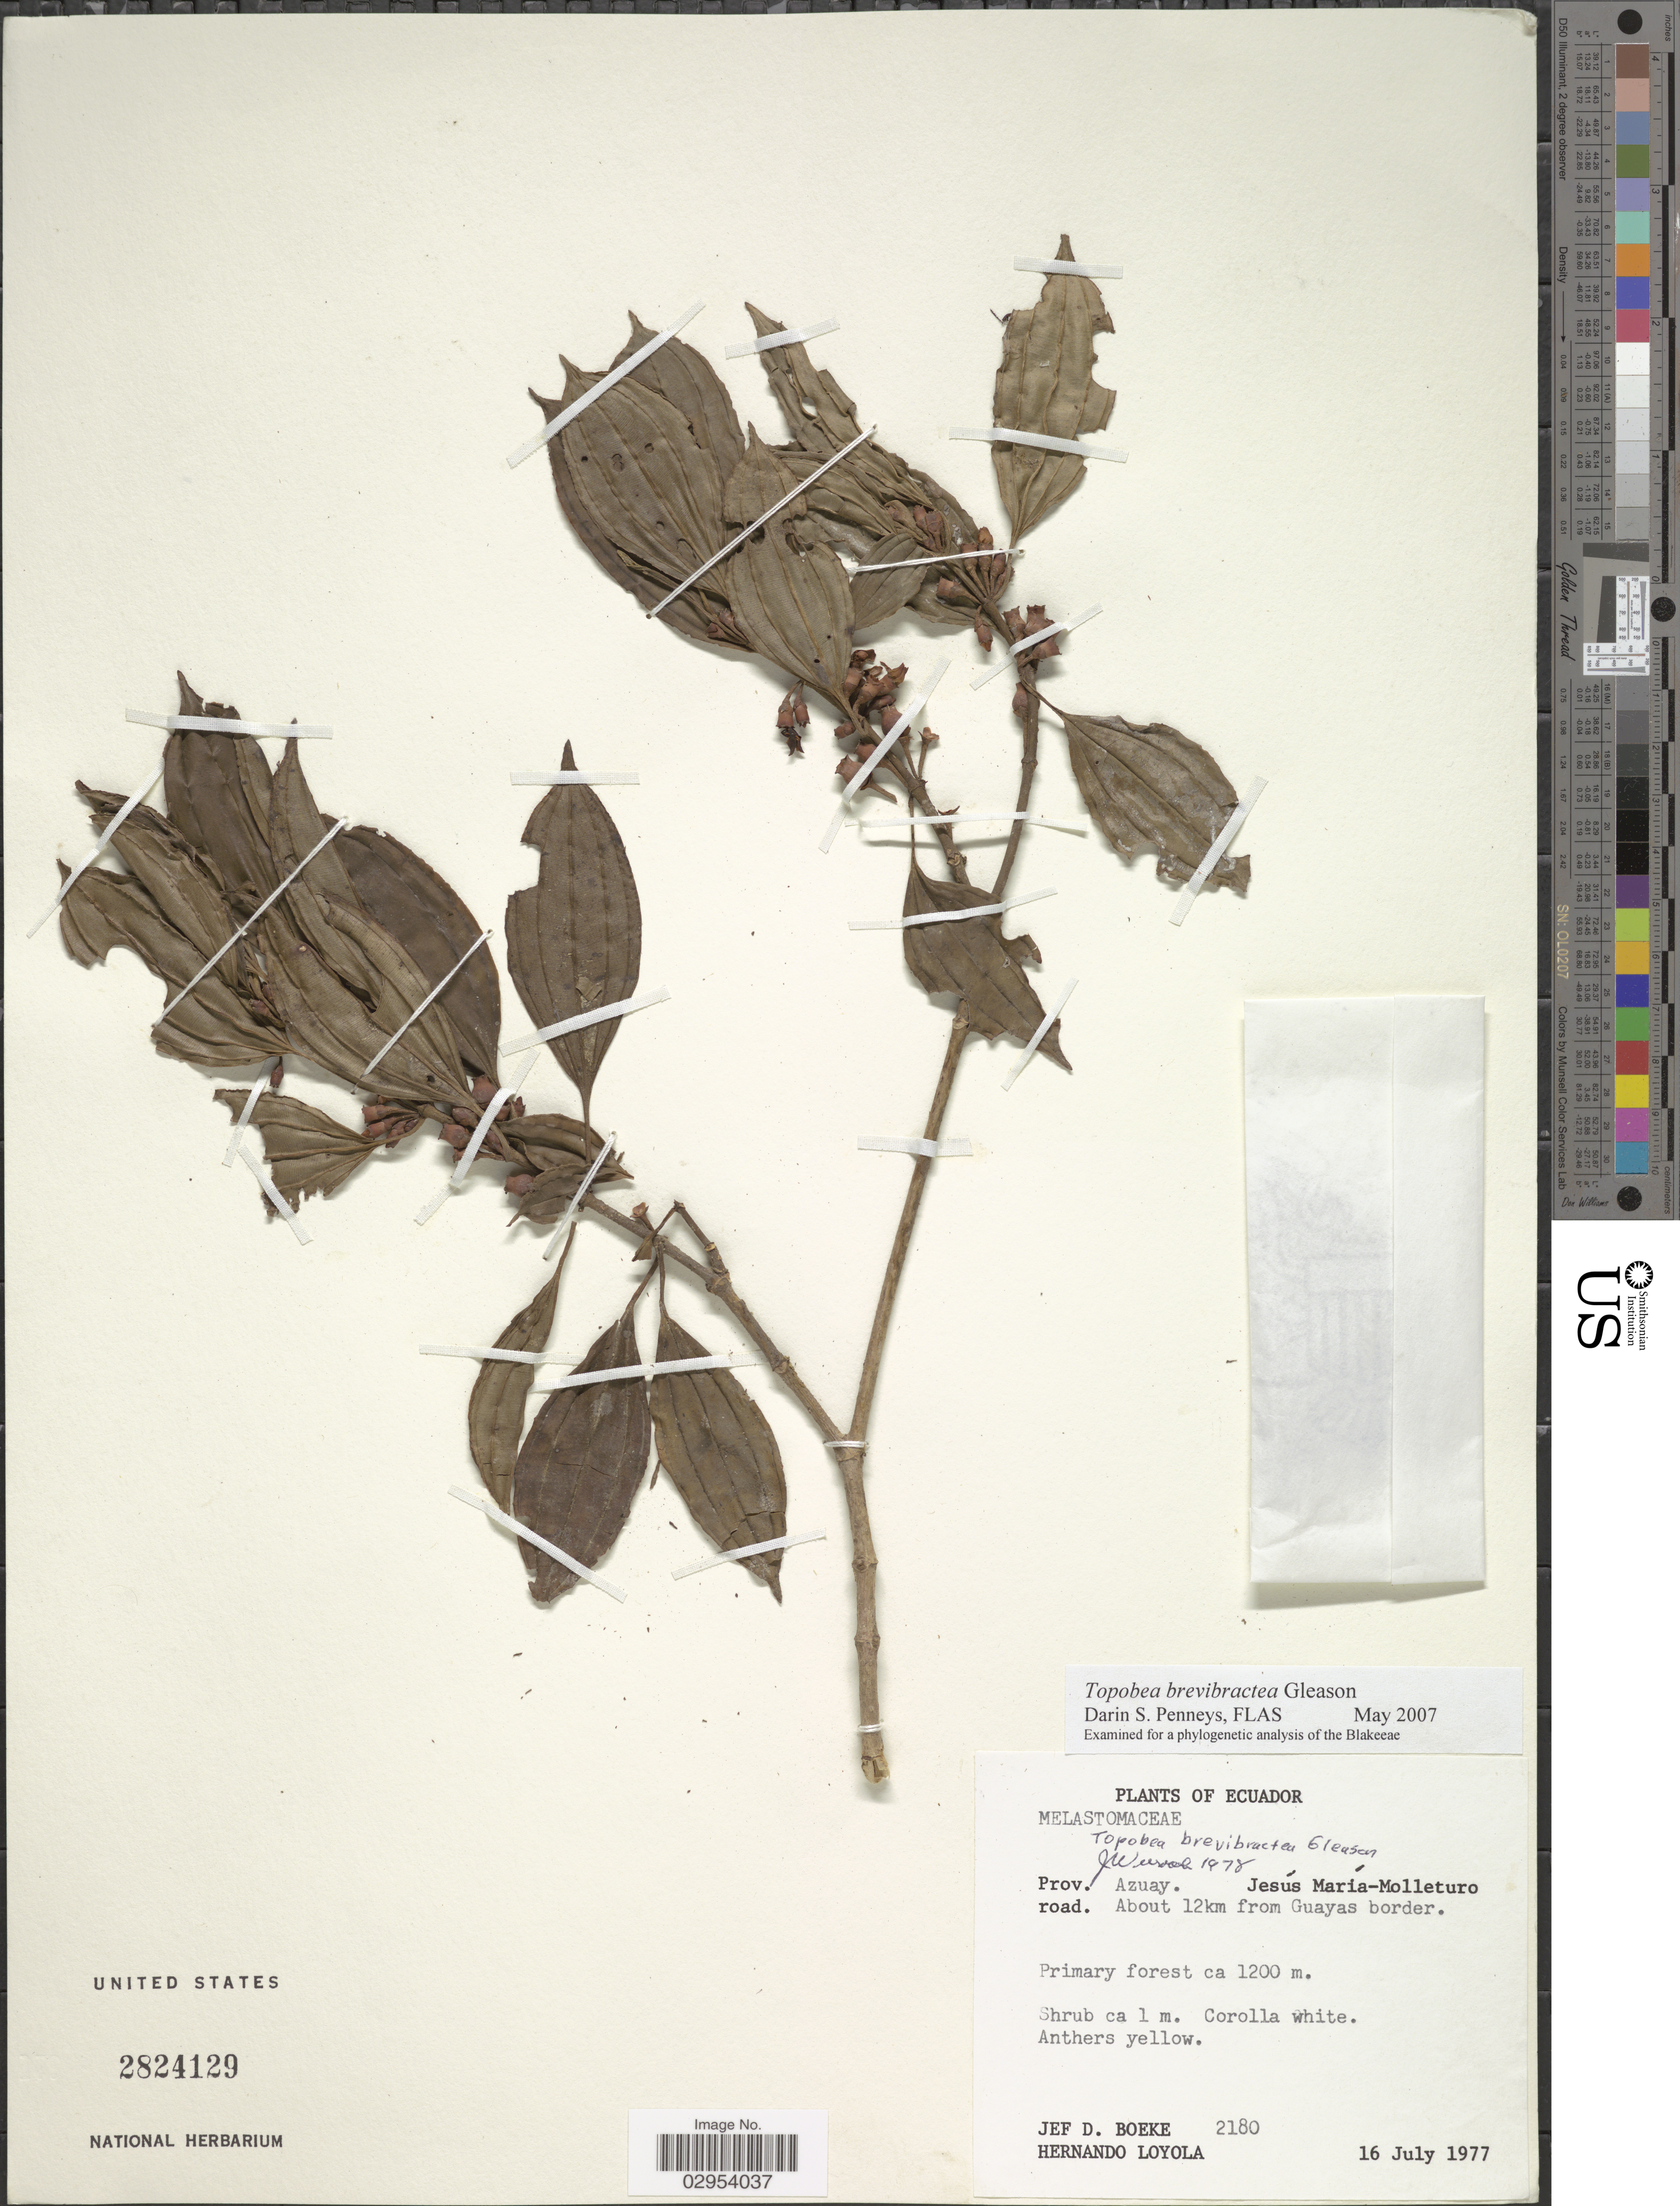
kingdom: Plantae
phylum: Tracheophyta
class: Magnoliopsida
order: Myrtales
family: Melastomataceae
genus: Topobea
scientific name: Topobea brevibractea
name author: Gleason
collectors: J. Boeke & H. Loyola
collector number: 2180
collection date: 1977-07-16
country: Ecuador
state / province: Azuay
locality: Jesús María-Molleturo road. About 12km from Guayas border.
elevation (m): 1200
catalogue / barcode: US 2824129